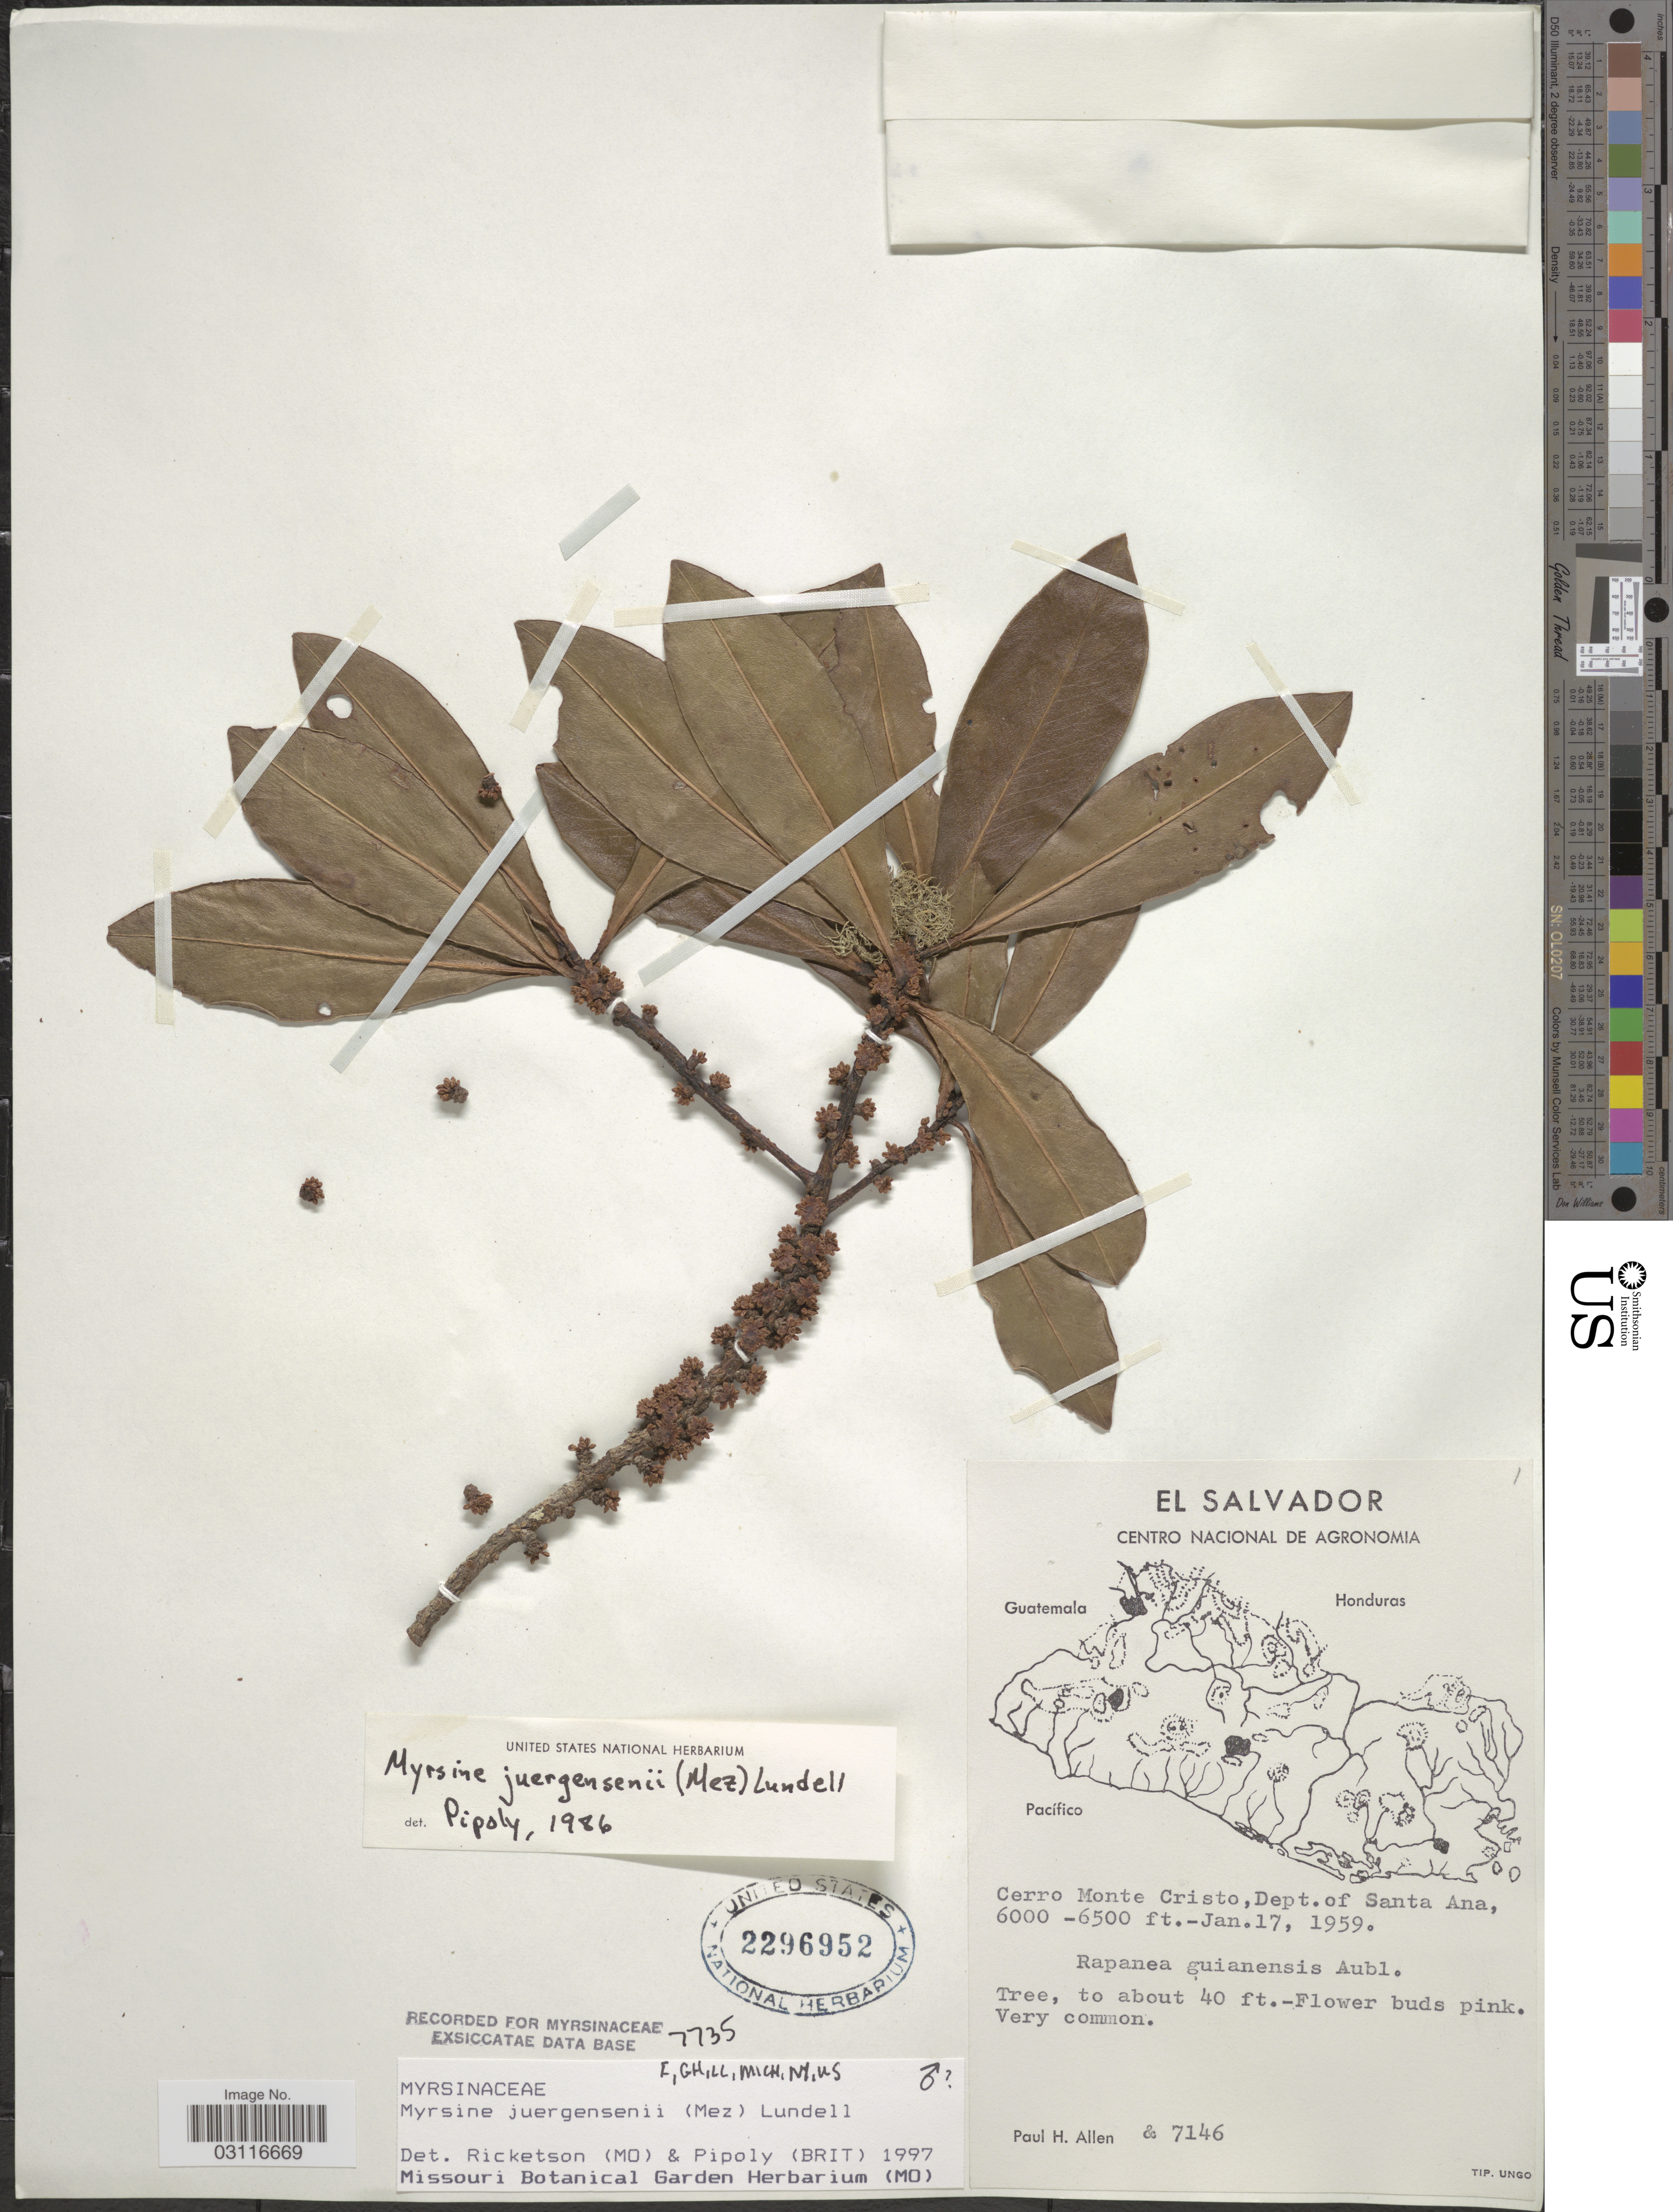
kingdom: Plantae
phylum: Tracheophyta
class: Magnoliopsida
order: Ericales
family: Primulaceae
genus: Myrsine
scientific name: Myrsine juergensenii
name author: (Mez) Lundell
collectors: P. H. Allen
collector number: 7146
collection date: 1959-01-17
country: El Salvador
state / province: Santa Ana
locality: Cerro Monte Cristo, Dept. of Santa Ana.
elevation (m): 1829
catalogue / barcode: US 2296952